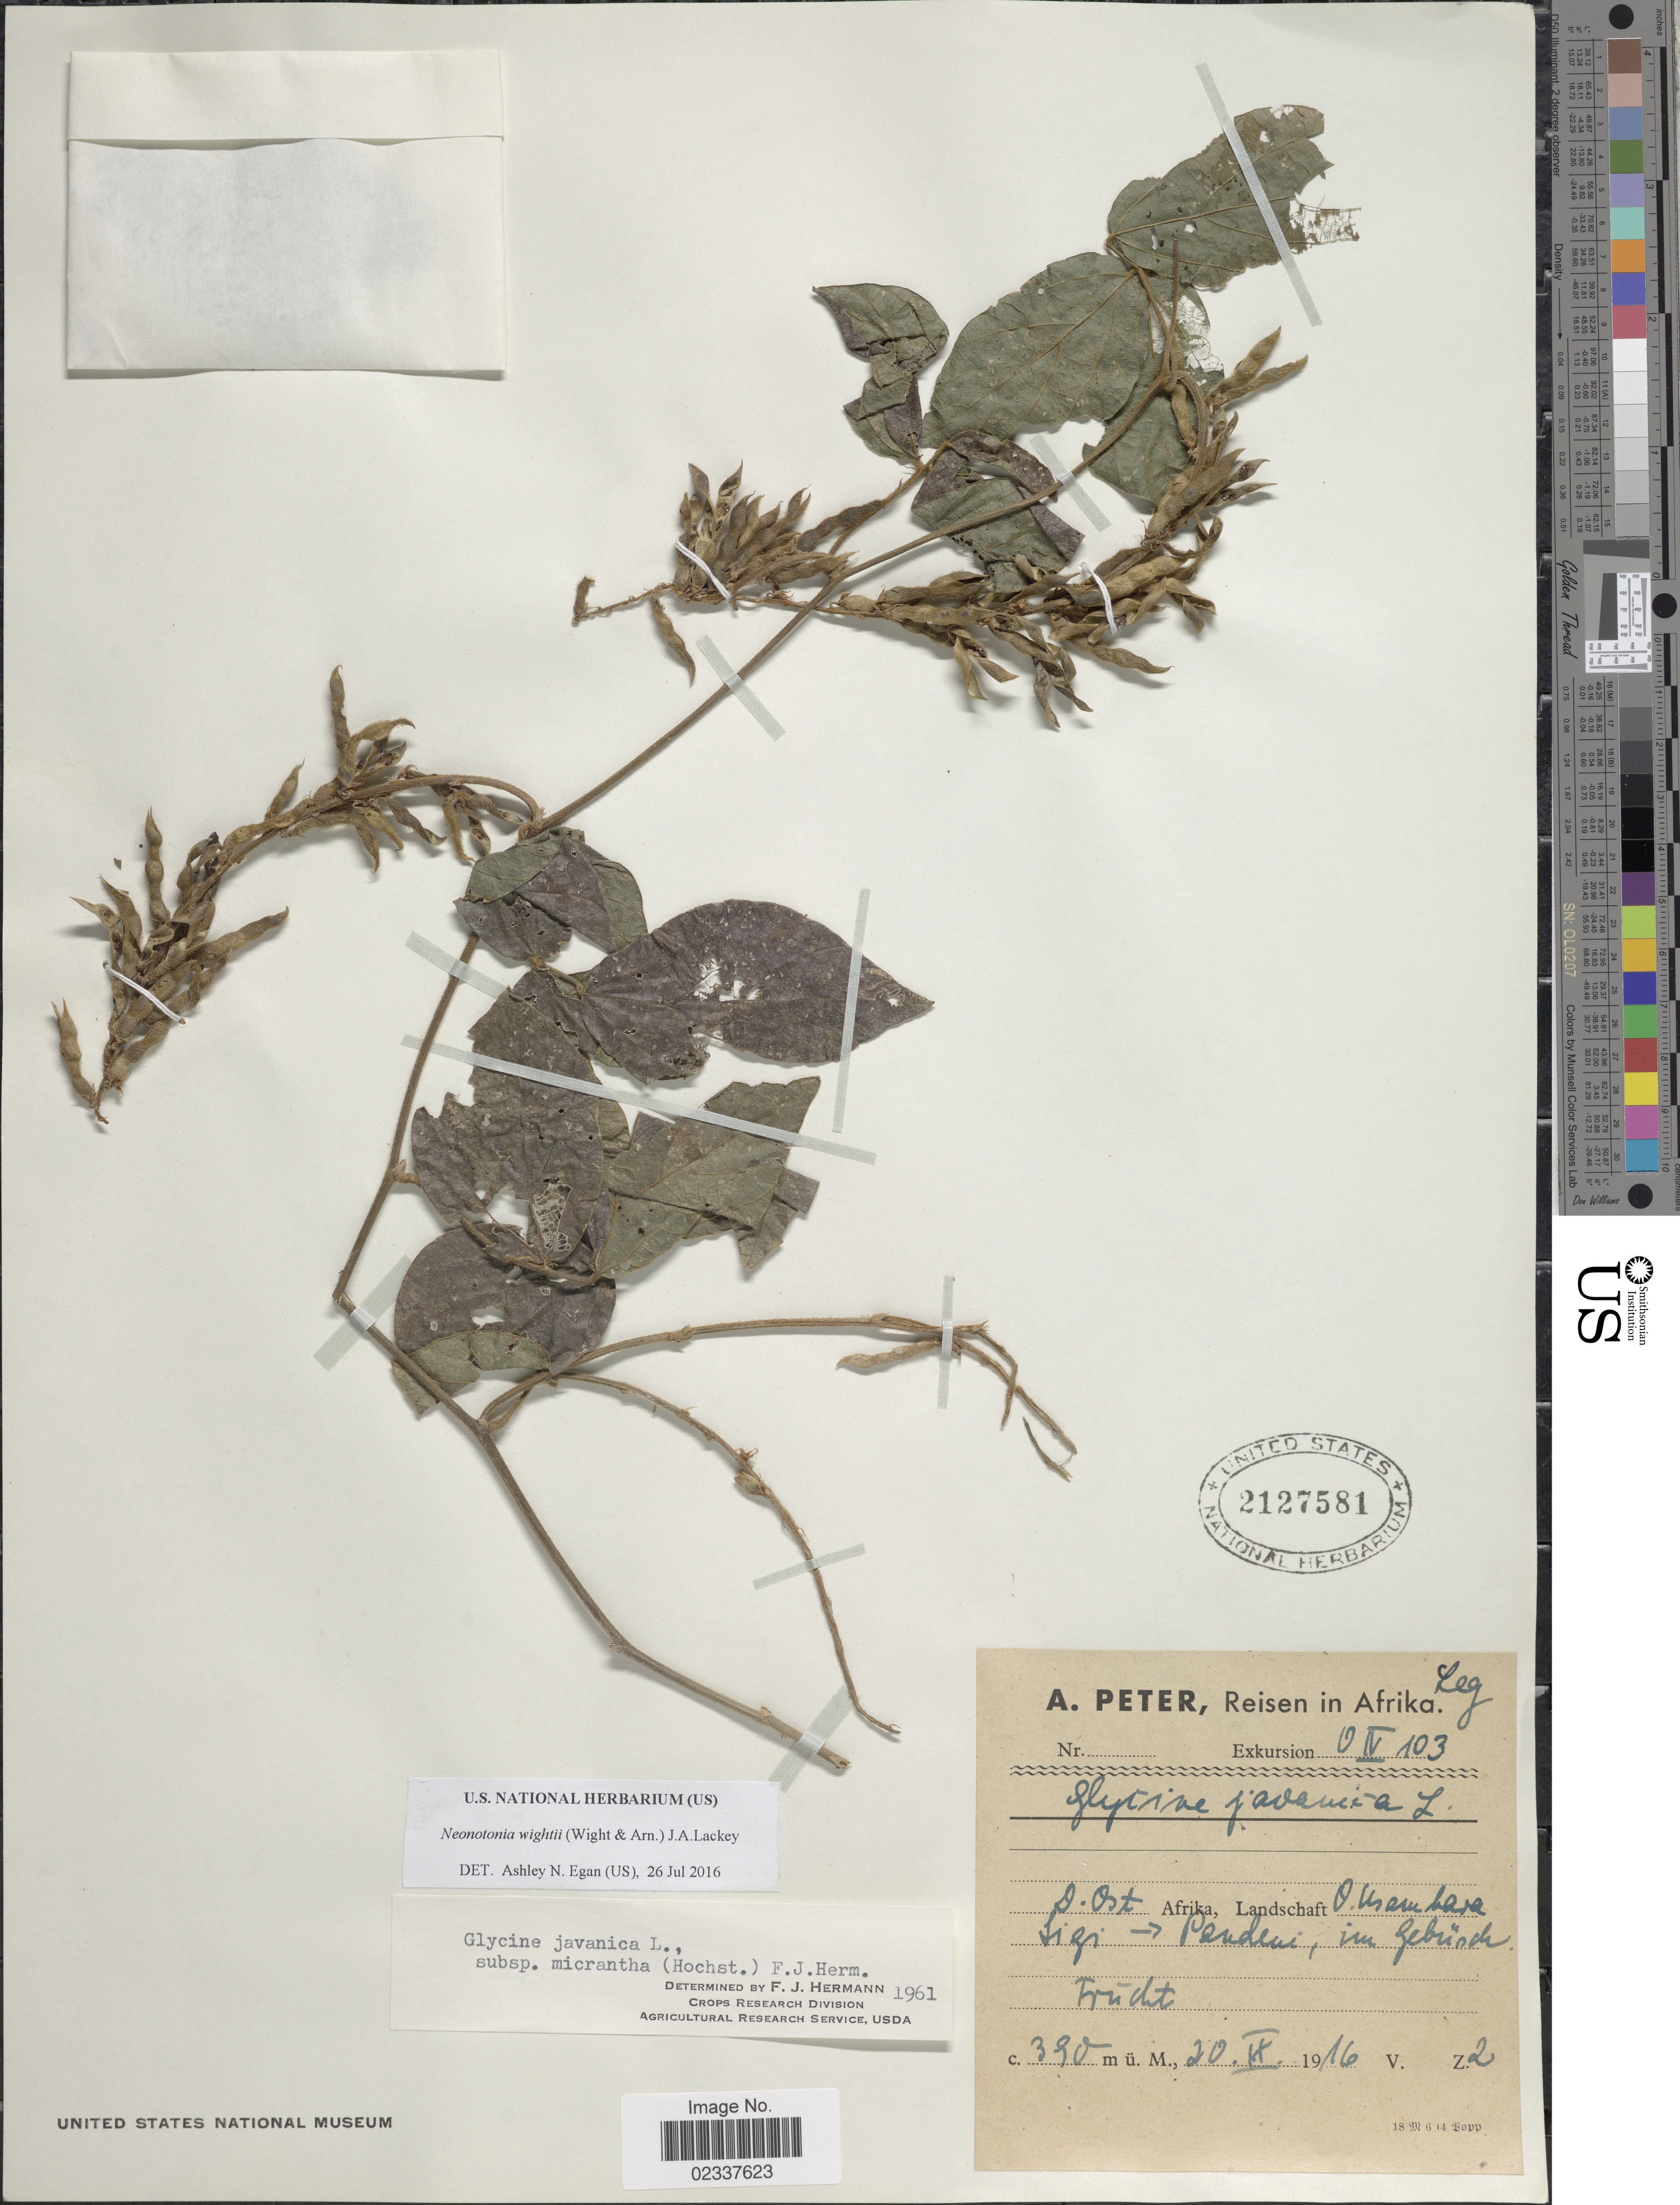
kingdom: Plantae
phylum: Tracheophyta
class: Magnoliopsida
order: Fabales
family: Fabaceae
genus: Neonotonia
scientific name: Neonotonia wightii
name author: (Arn.) J.A. Lackey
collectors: A. Peter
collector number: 0 IV 103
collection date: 1916-09-20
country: Tanzania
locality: Afrika, D. Ost Afrika, Landschaft O. Usambara Sigi - Pendeni, im Gebusch [interpreted]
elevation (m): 380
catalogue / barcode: US 2127581